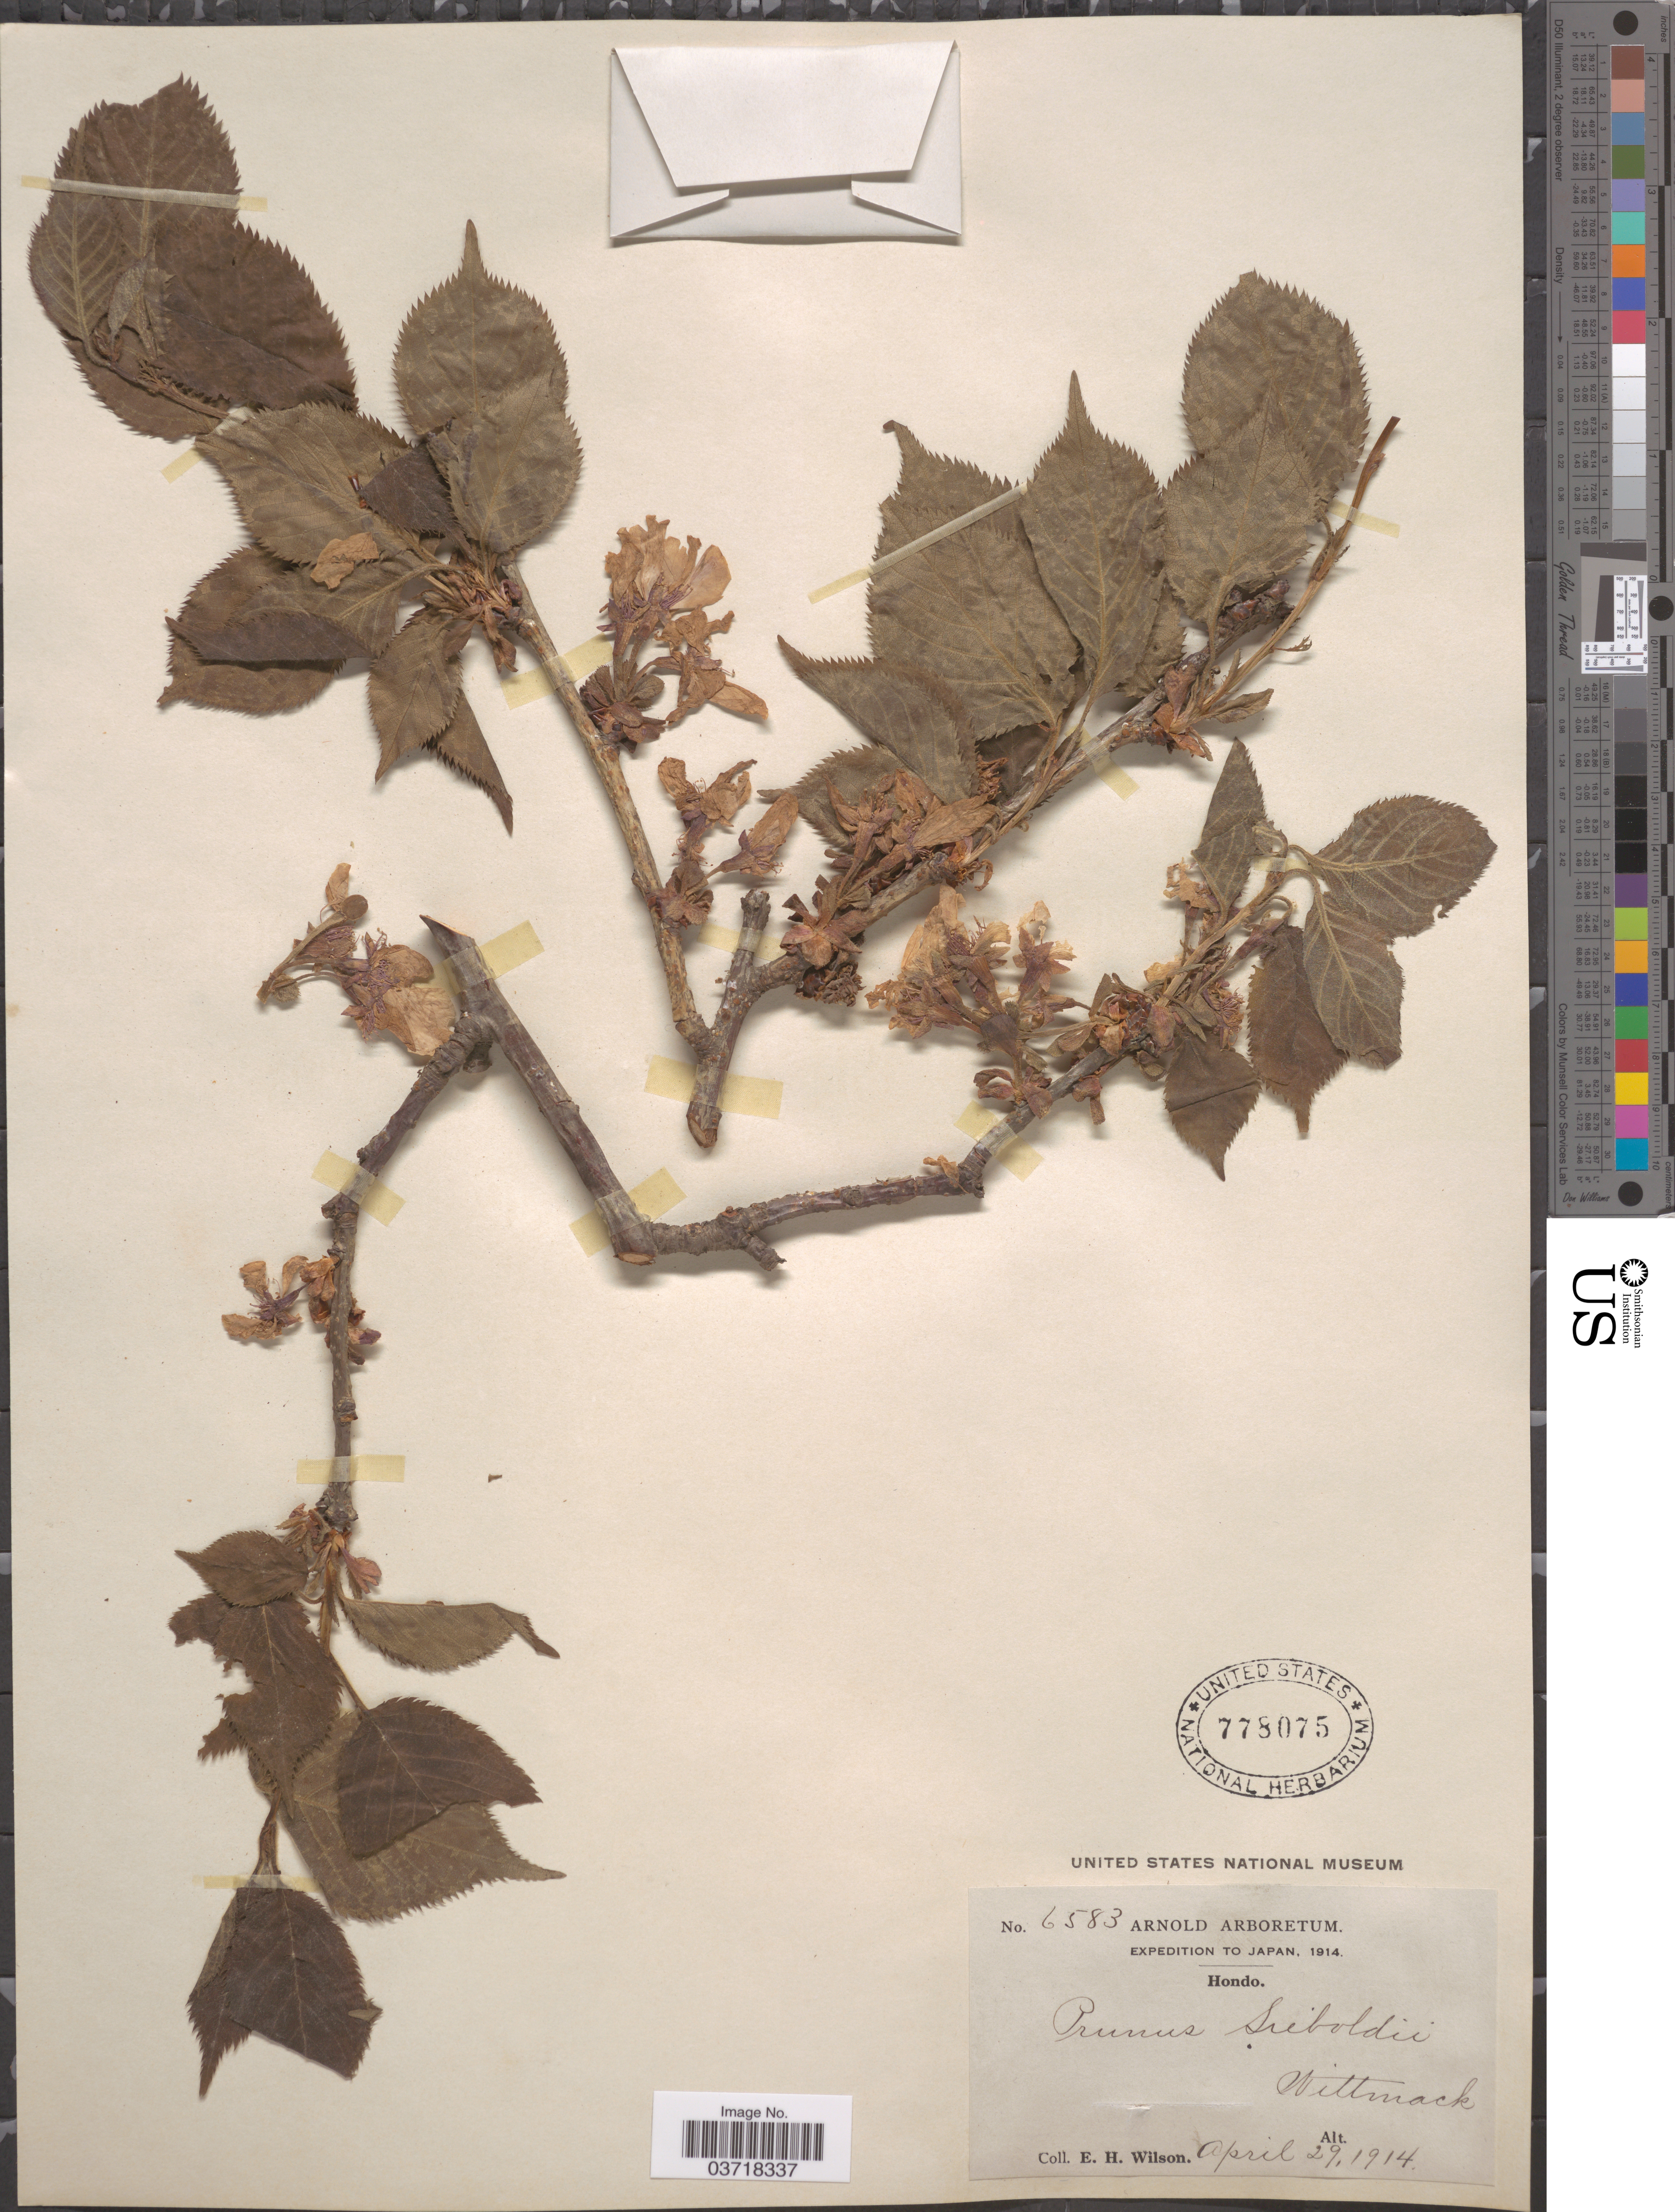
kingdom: Plantae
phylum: Tracheophyta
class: Magnoliopsida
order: Rosales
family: Rosaceae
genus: Prunus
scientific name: Prunus sieboldii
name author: (Carrière) Koidz.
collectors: E. Wilson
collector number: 6583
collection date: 1914-04-29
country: Japan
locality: Hondo.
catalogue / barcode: US 778075